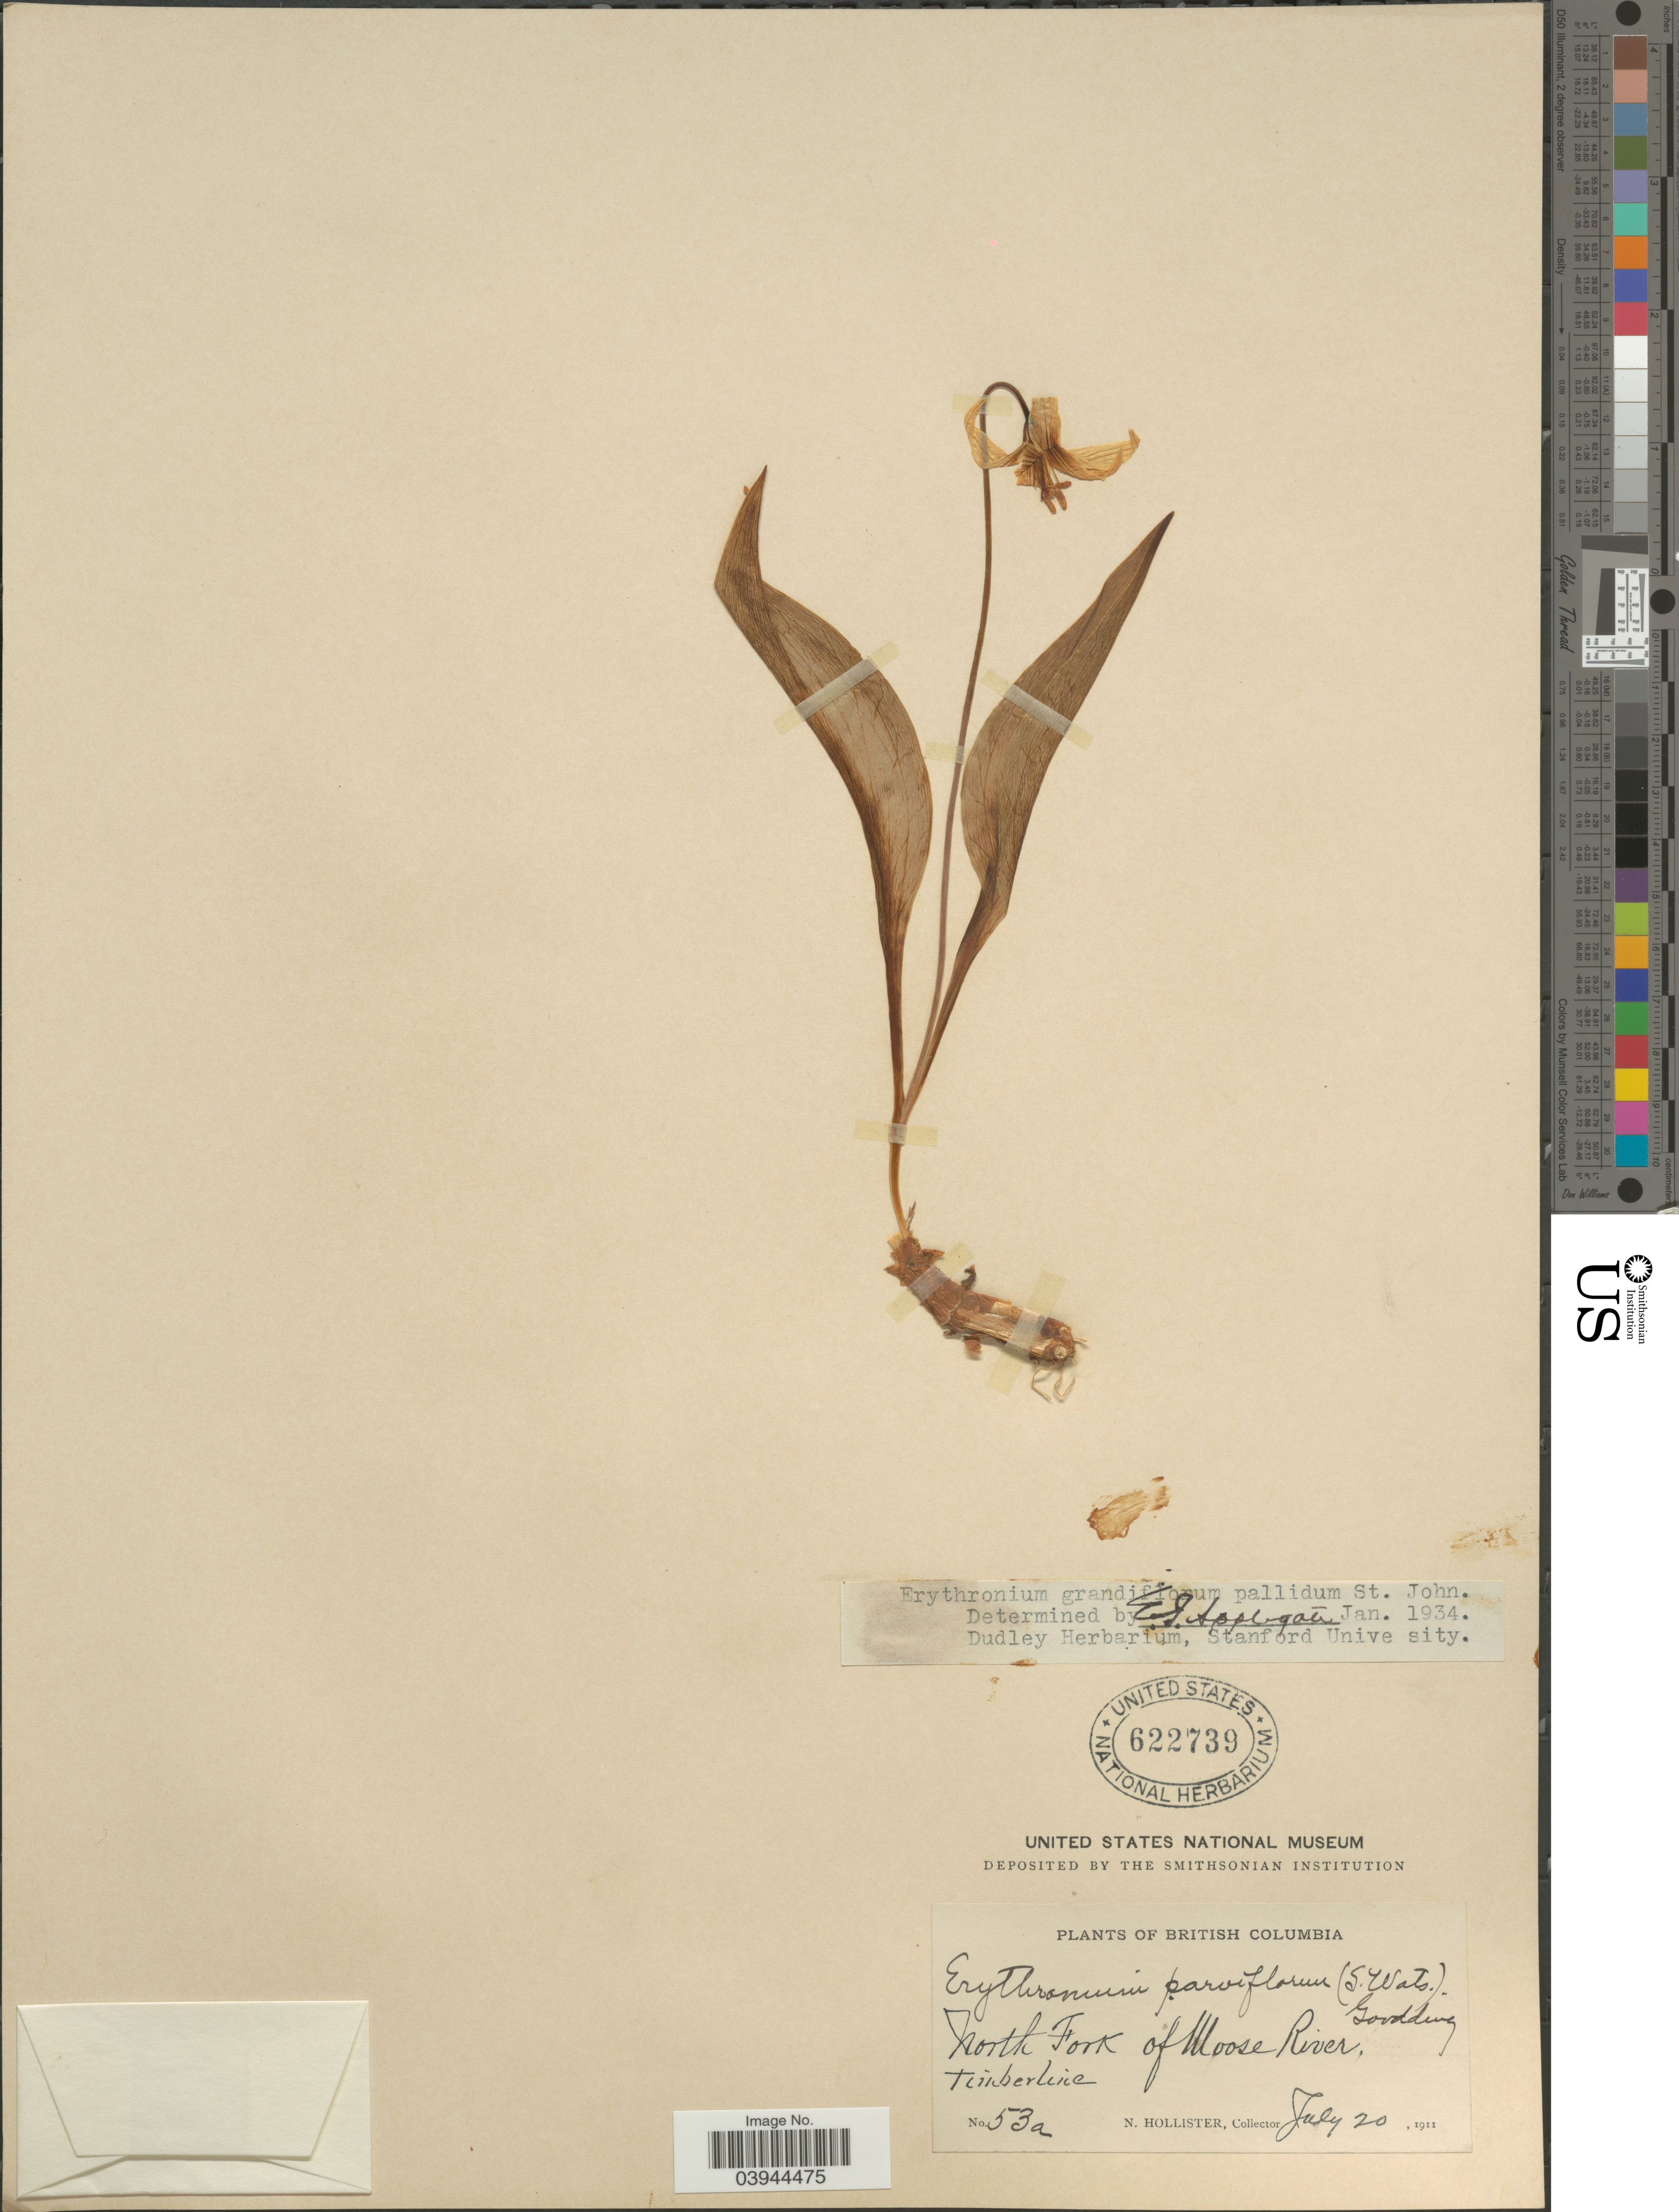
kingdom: Plantae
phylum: Tracheophyta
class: Liliopsida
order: Liliales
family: Liliaceae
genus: Erythronium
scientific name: Erythronium grandiflorum var. pallidum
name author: H. St. John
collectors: N. Hollister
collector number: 53a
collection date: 1911-07-20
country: Canada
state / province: British Columbia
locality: North Fork of Moose River.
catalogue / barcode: US 622739